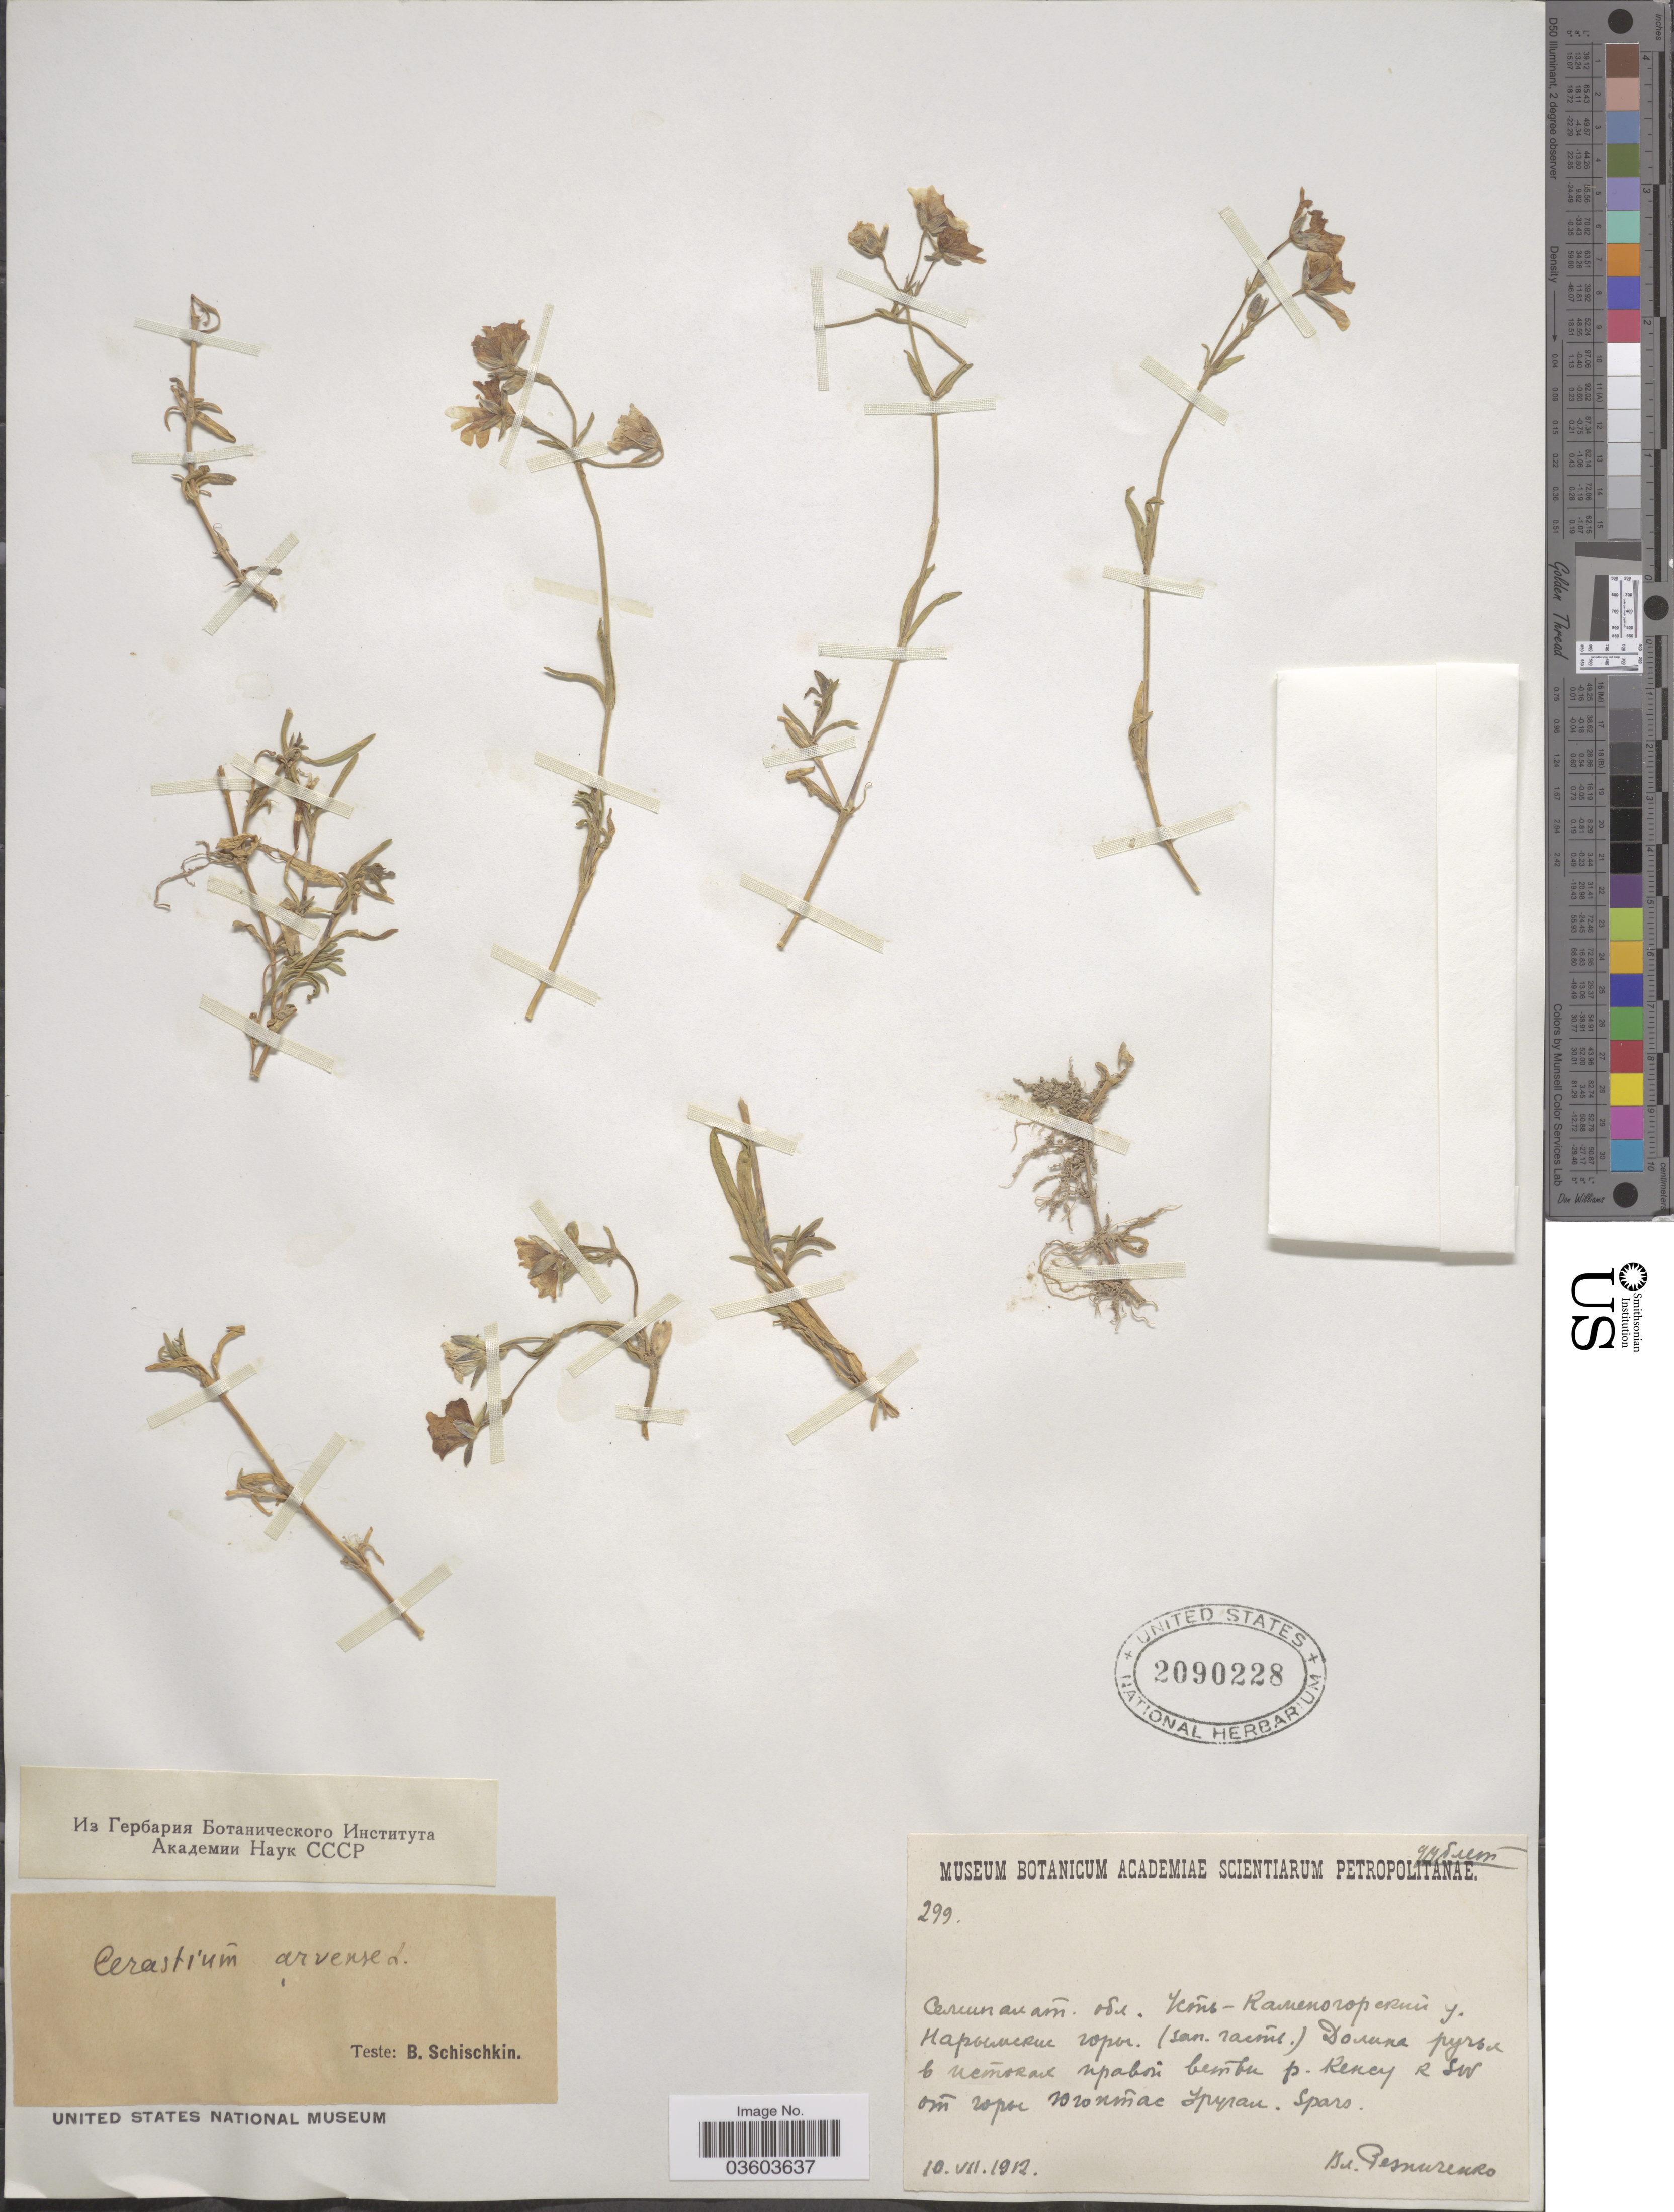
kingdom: Plantae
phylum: Tracheophyta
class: Magnoliopsida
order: Caryophyllales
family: Caryophyllaceae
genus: Cerastium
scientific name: Cerastium arvense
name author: L.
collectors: V. Reznichenko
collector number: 299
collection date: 1912-07-10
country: Kazakhstan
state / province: East Kazakhstan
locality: Narym Mountains, east part.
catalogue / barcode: US 2090228